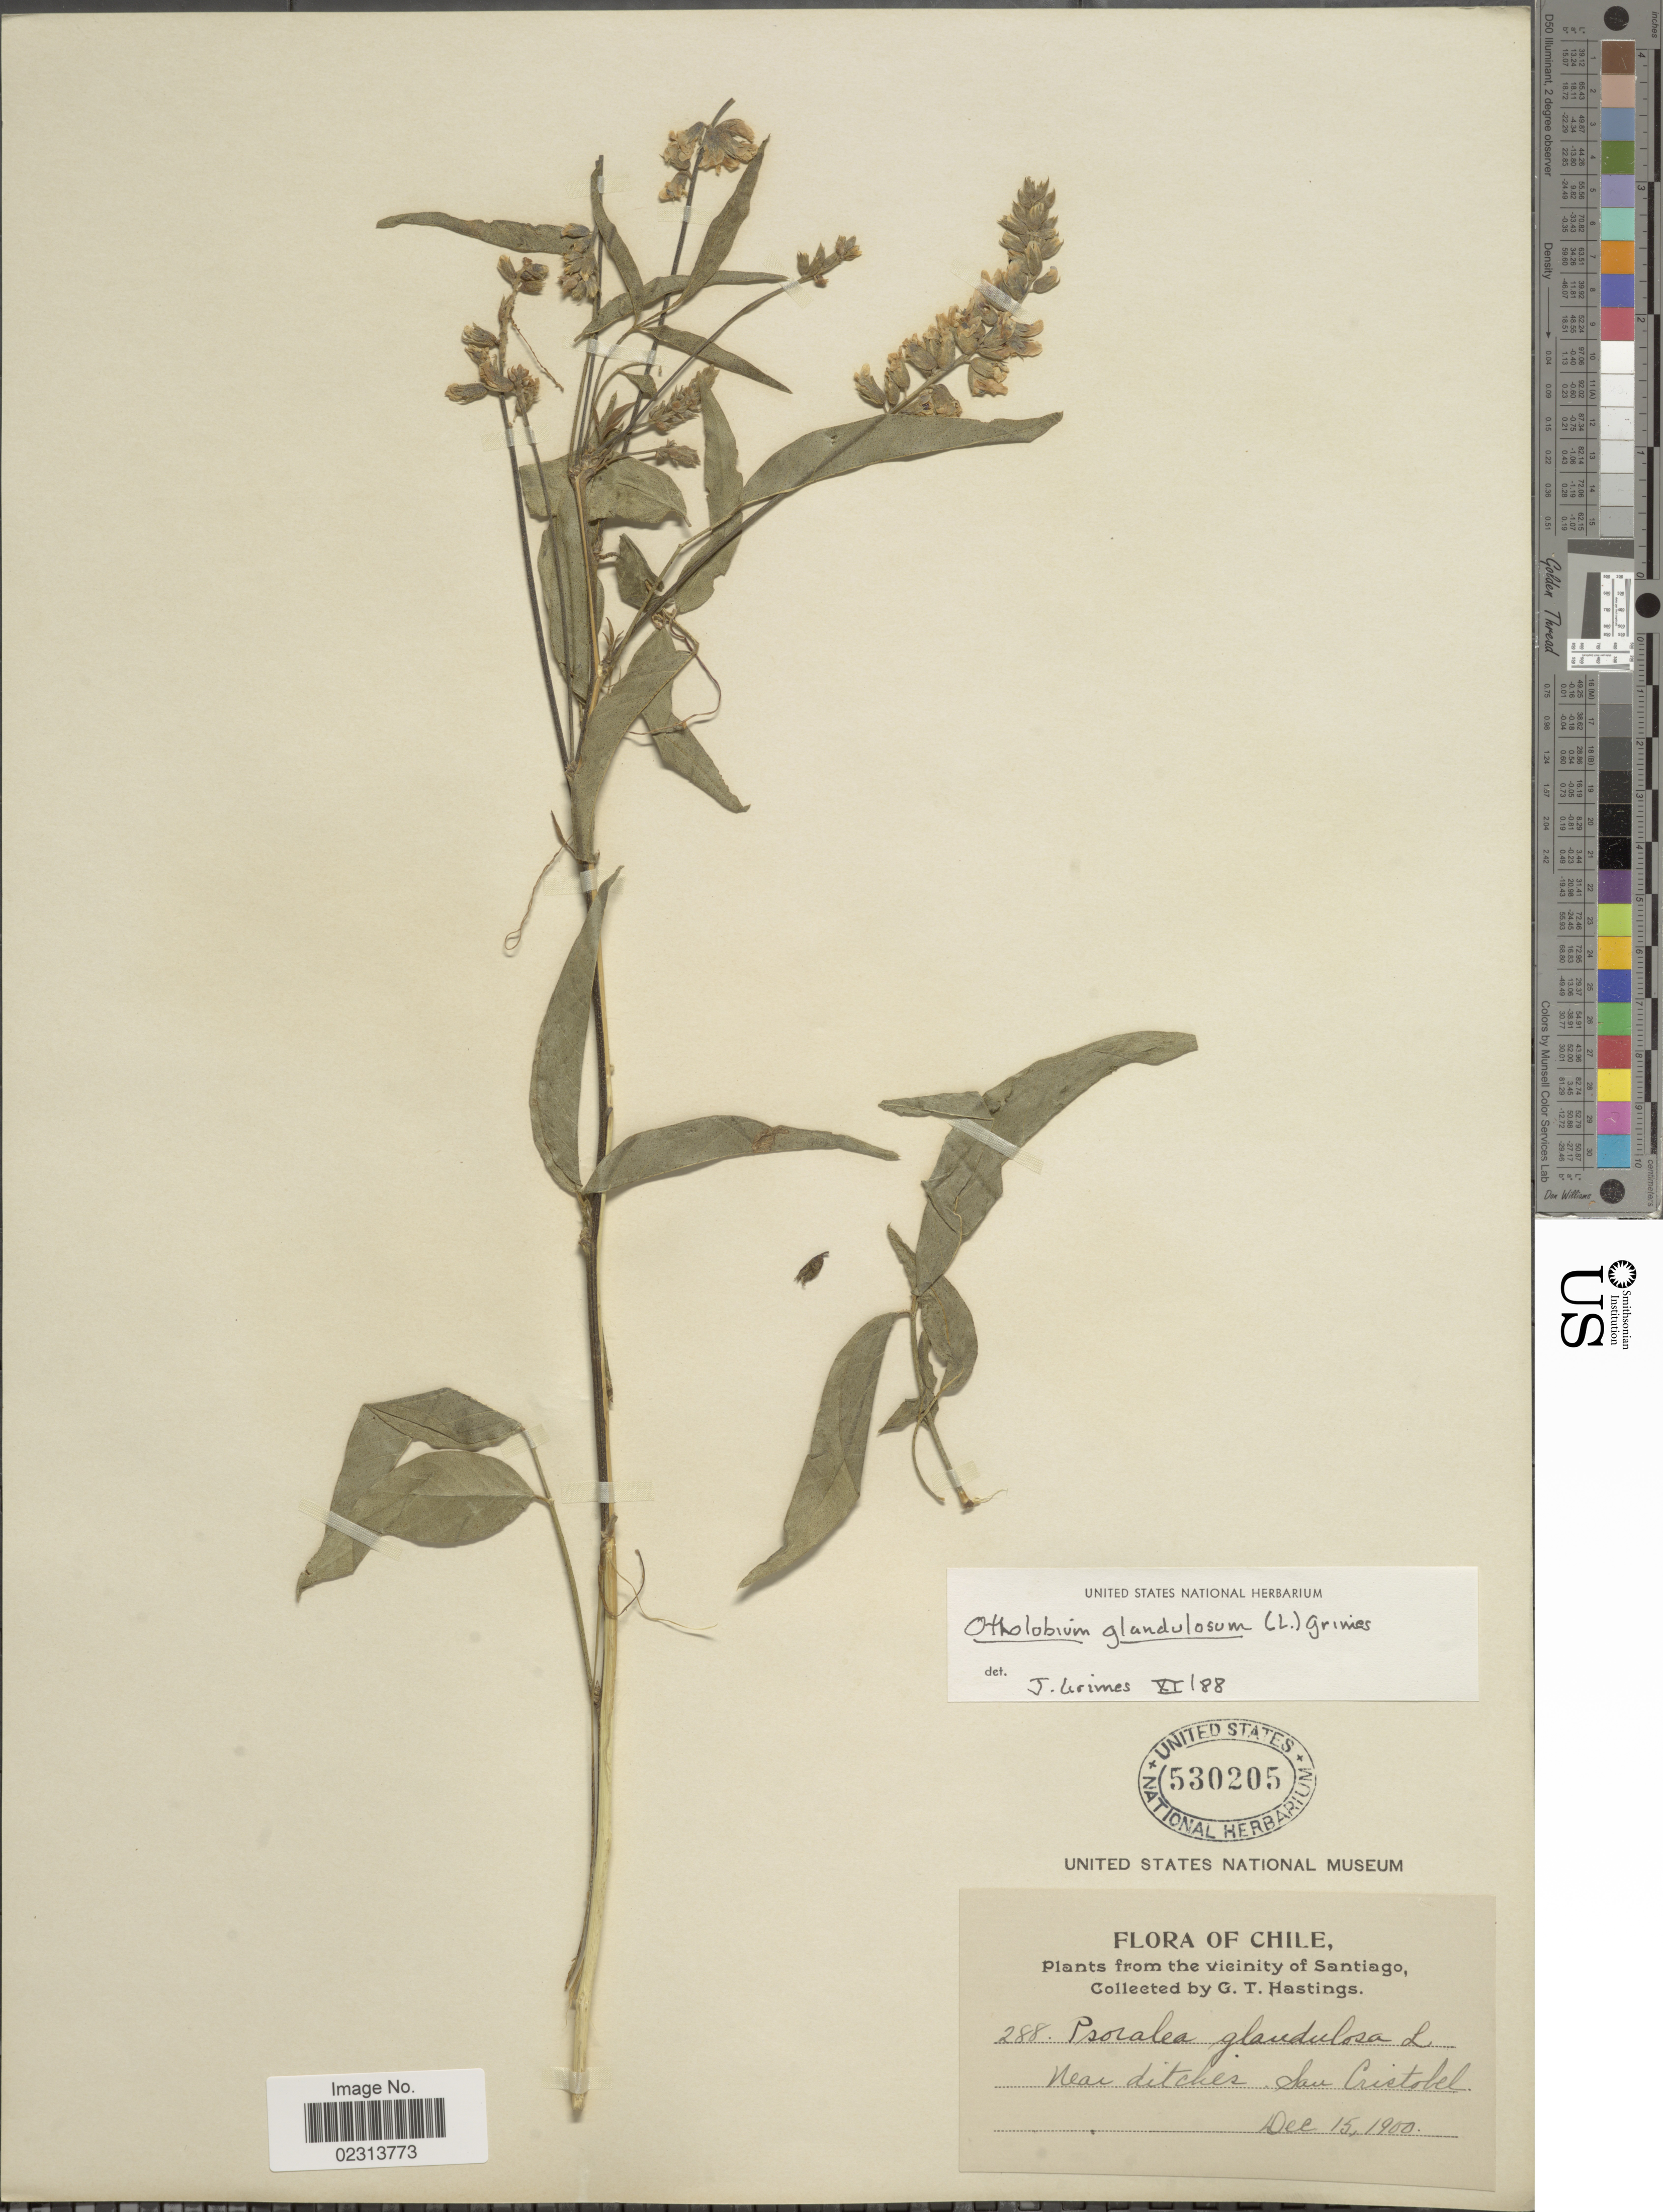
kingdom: Plantae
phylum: Tracheophyta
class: Magnoliopsida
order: Fabales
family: Fabaceae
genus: Otholobium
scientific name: Otholobium glandulosum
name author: (L.) J.W. Grimes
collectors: G. Hastings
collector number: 288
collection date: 1900-12-15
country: Chile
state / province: Región Metropolitana (RM)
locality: Vicinity of Santiago, Near ditches, San Cristobel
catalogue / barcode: US 530205